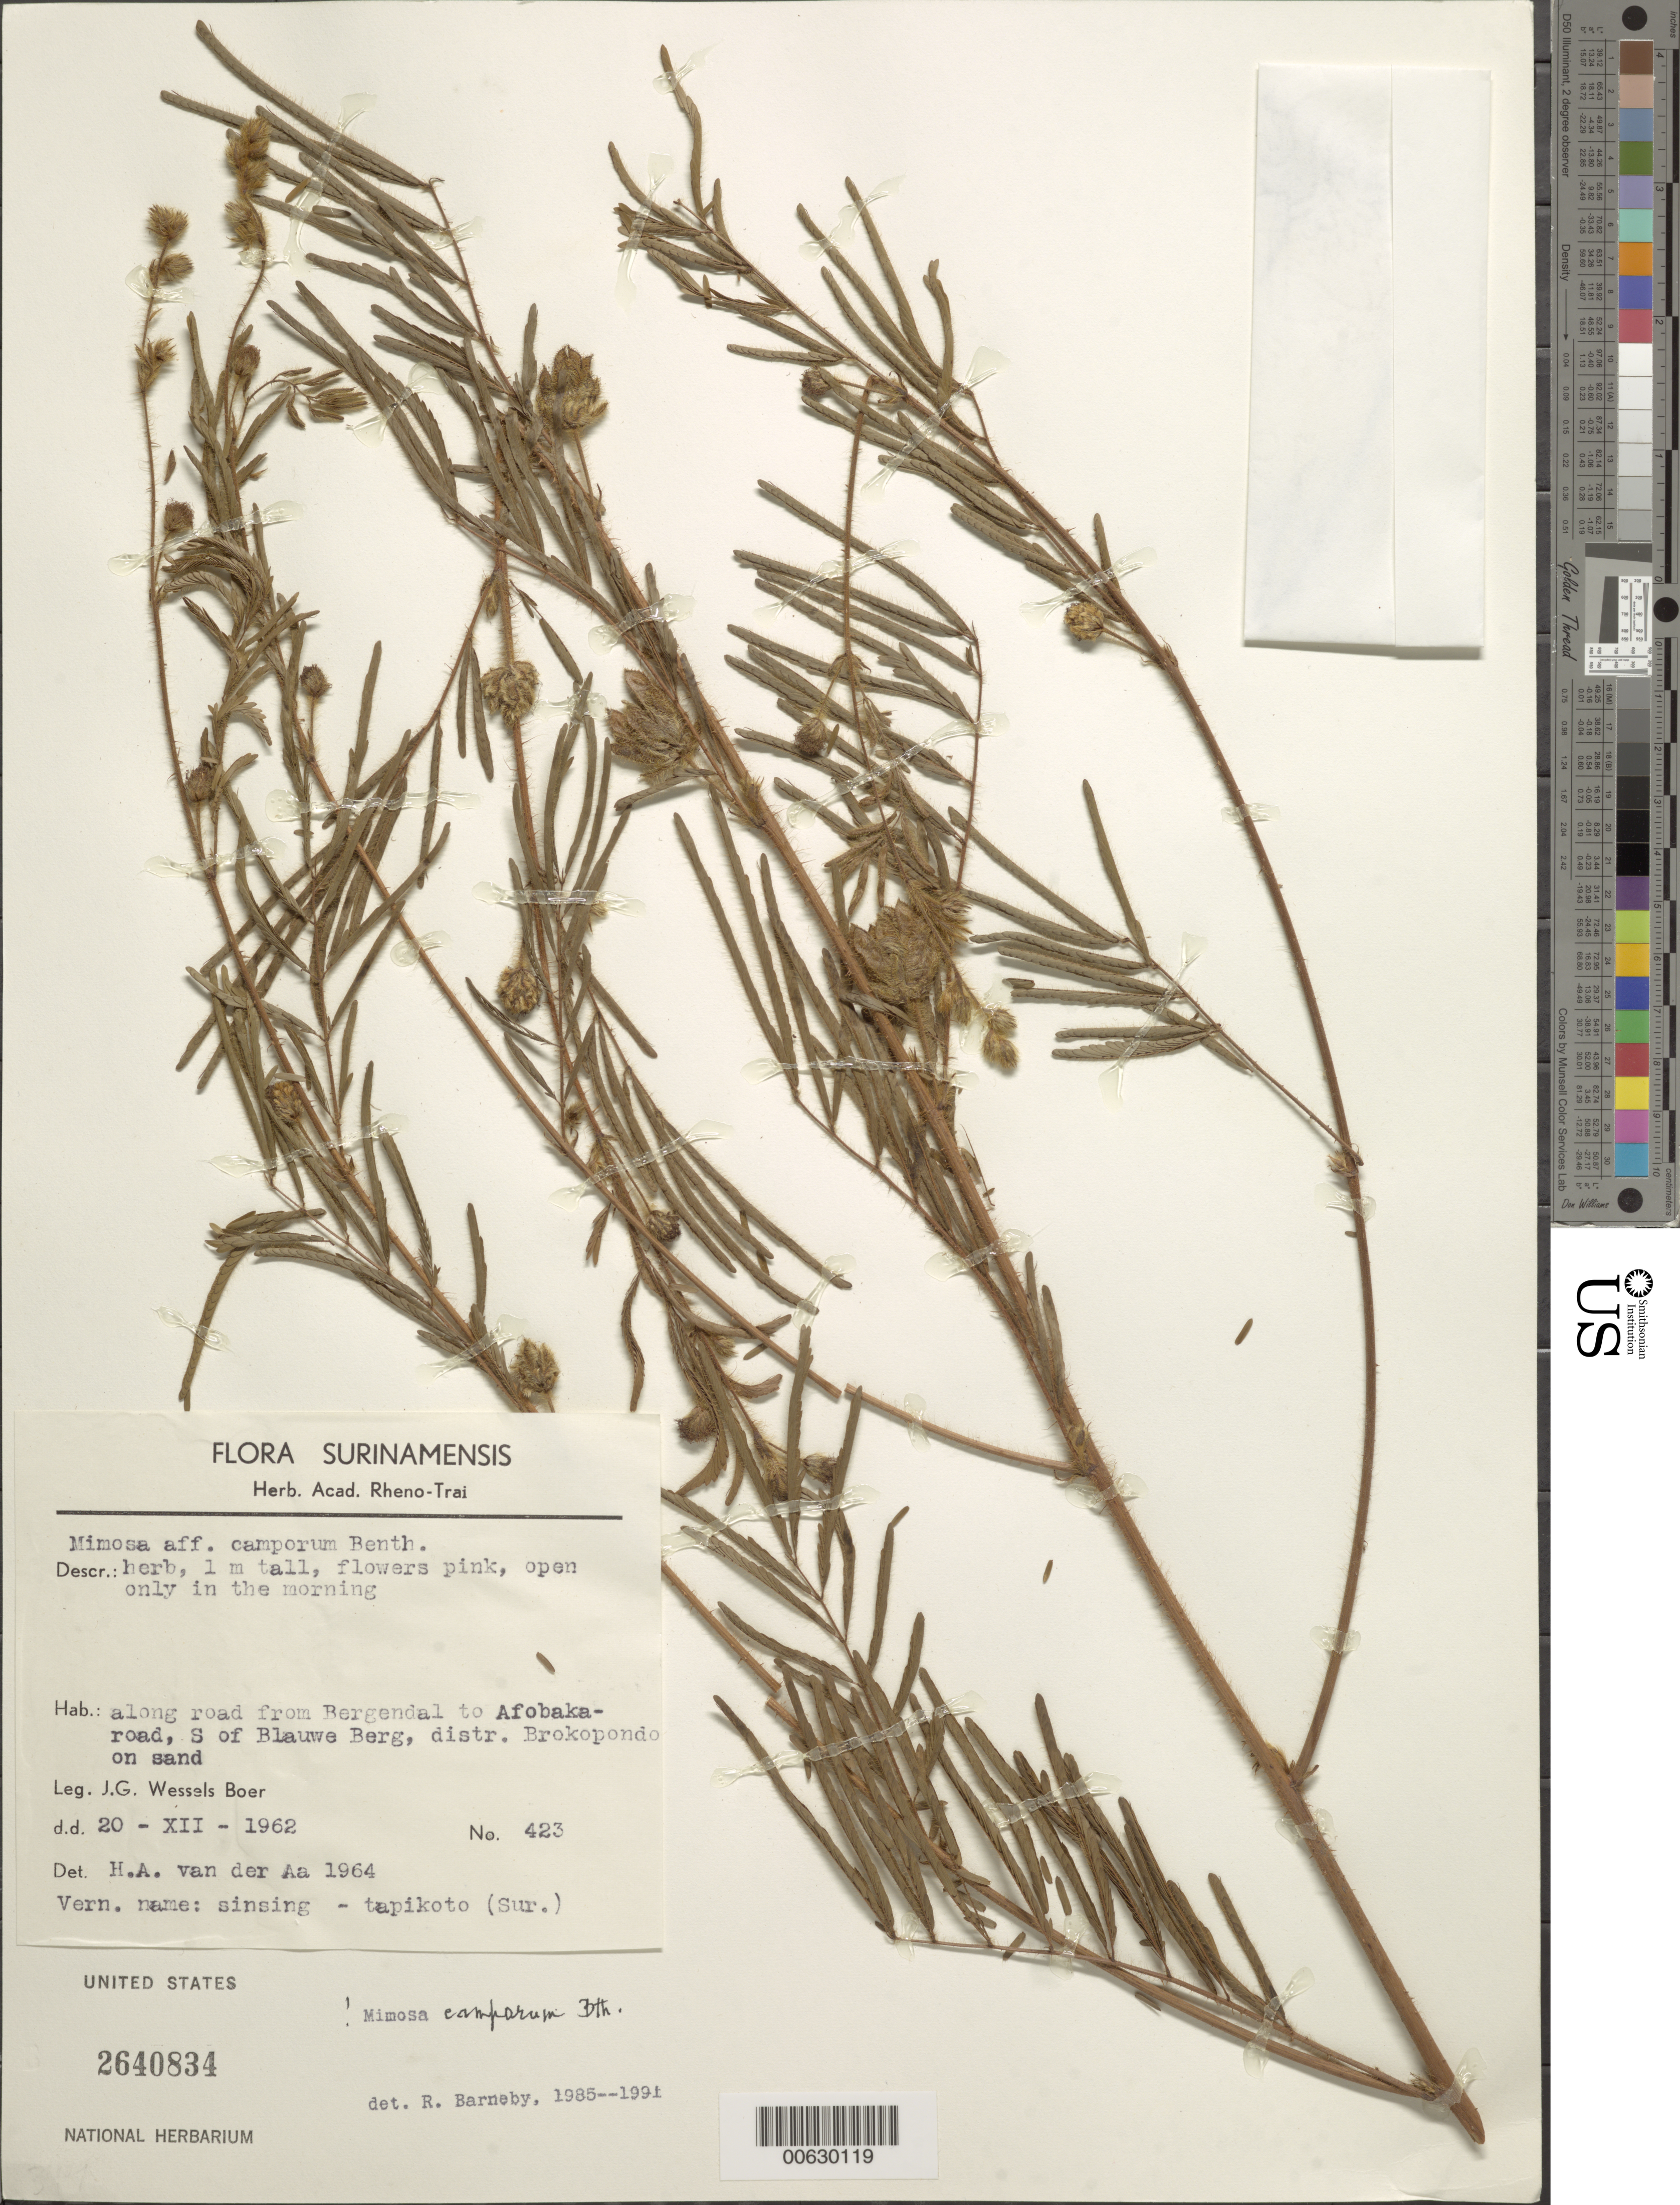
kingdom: Plantae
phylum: Tracheophyta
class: Magnoliopsida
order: Fabales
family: Fabaceae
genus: Mimosa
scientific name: Mimosa camporum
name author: Benth.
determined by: Barneby, Rupert C., (NY)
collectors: J. G. Wessels Boer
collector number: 423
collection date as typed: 20-Dec-62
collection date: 1962-12-20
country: Suriname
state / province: Brokopondo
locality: Bergendal to Afobaka road, S of Blauwe Berg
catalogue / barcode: US 2640834